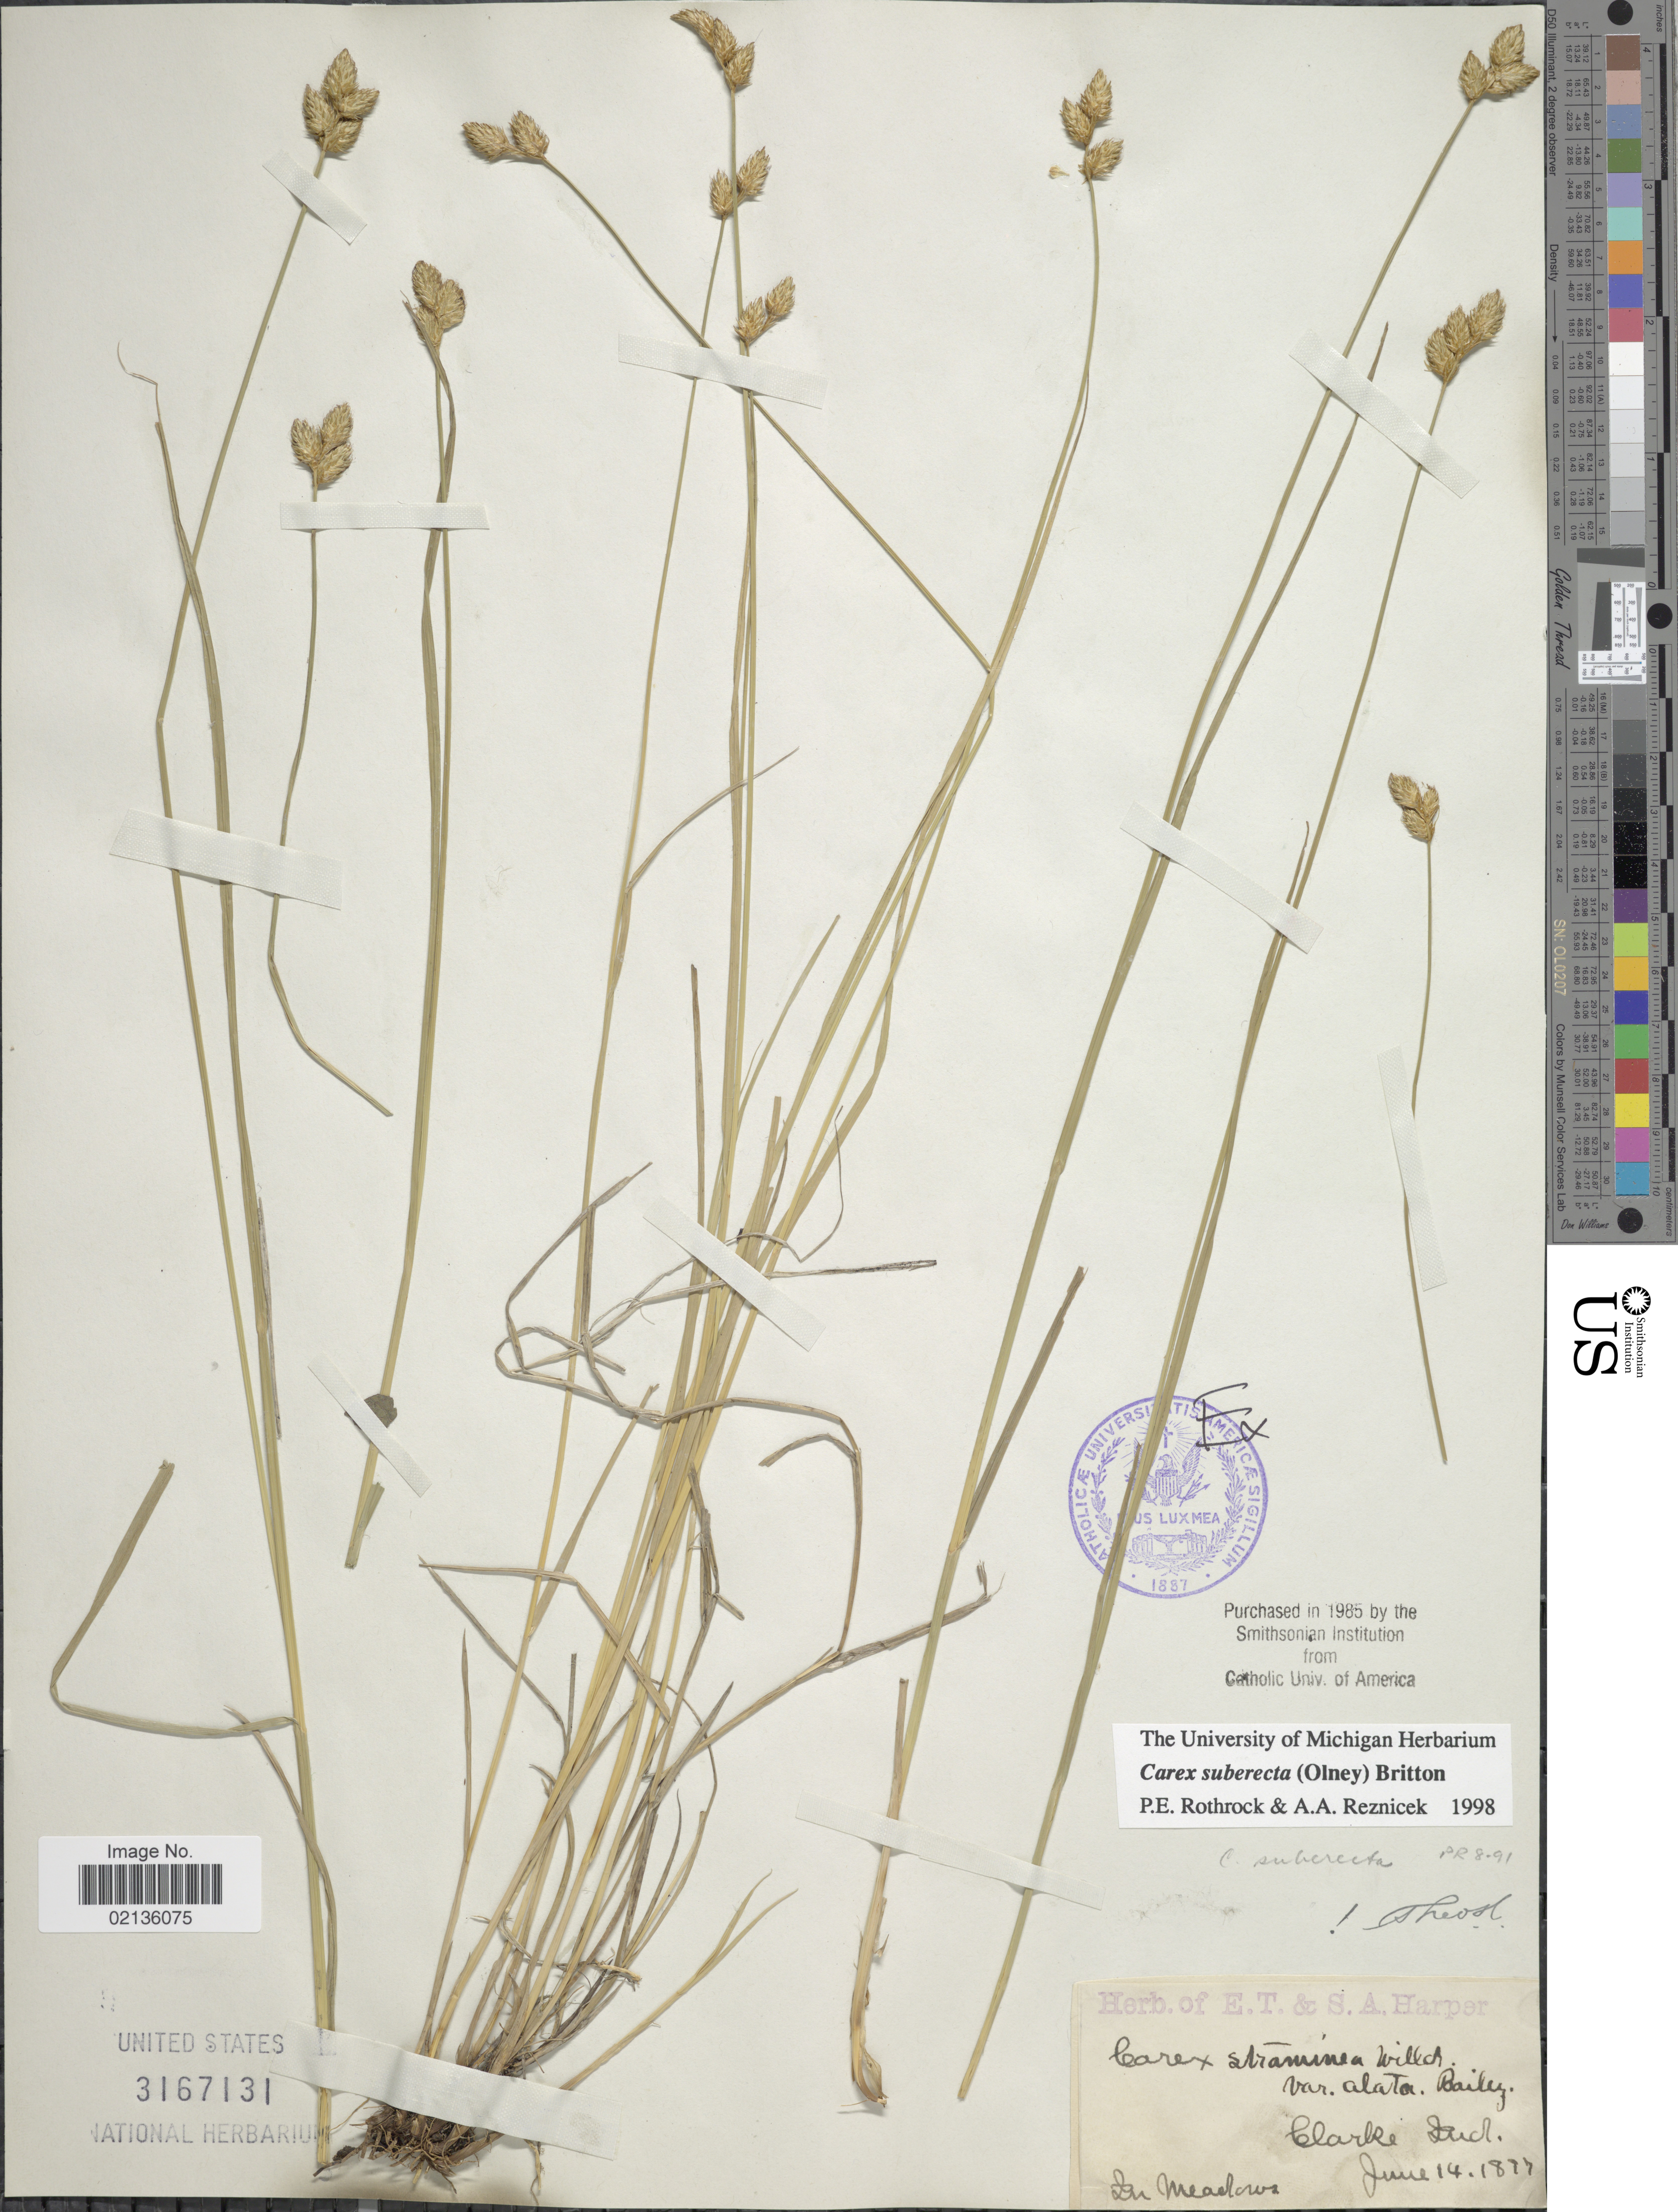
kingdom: Plantae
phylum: Tracheophyta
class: Liliopsida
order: Poales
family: Cyperaceae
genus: Carex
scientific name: Carex suberecta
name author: (Olney) Britton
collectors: ex herb. E. T. & S. A. Harper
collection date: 1877-06-14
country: United States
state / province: Indiana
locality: Clarke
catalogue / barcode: US 3167131